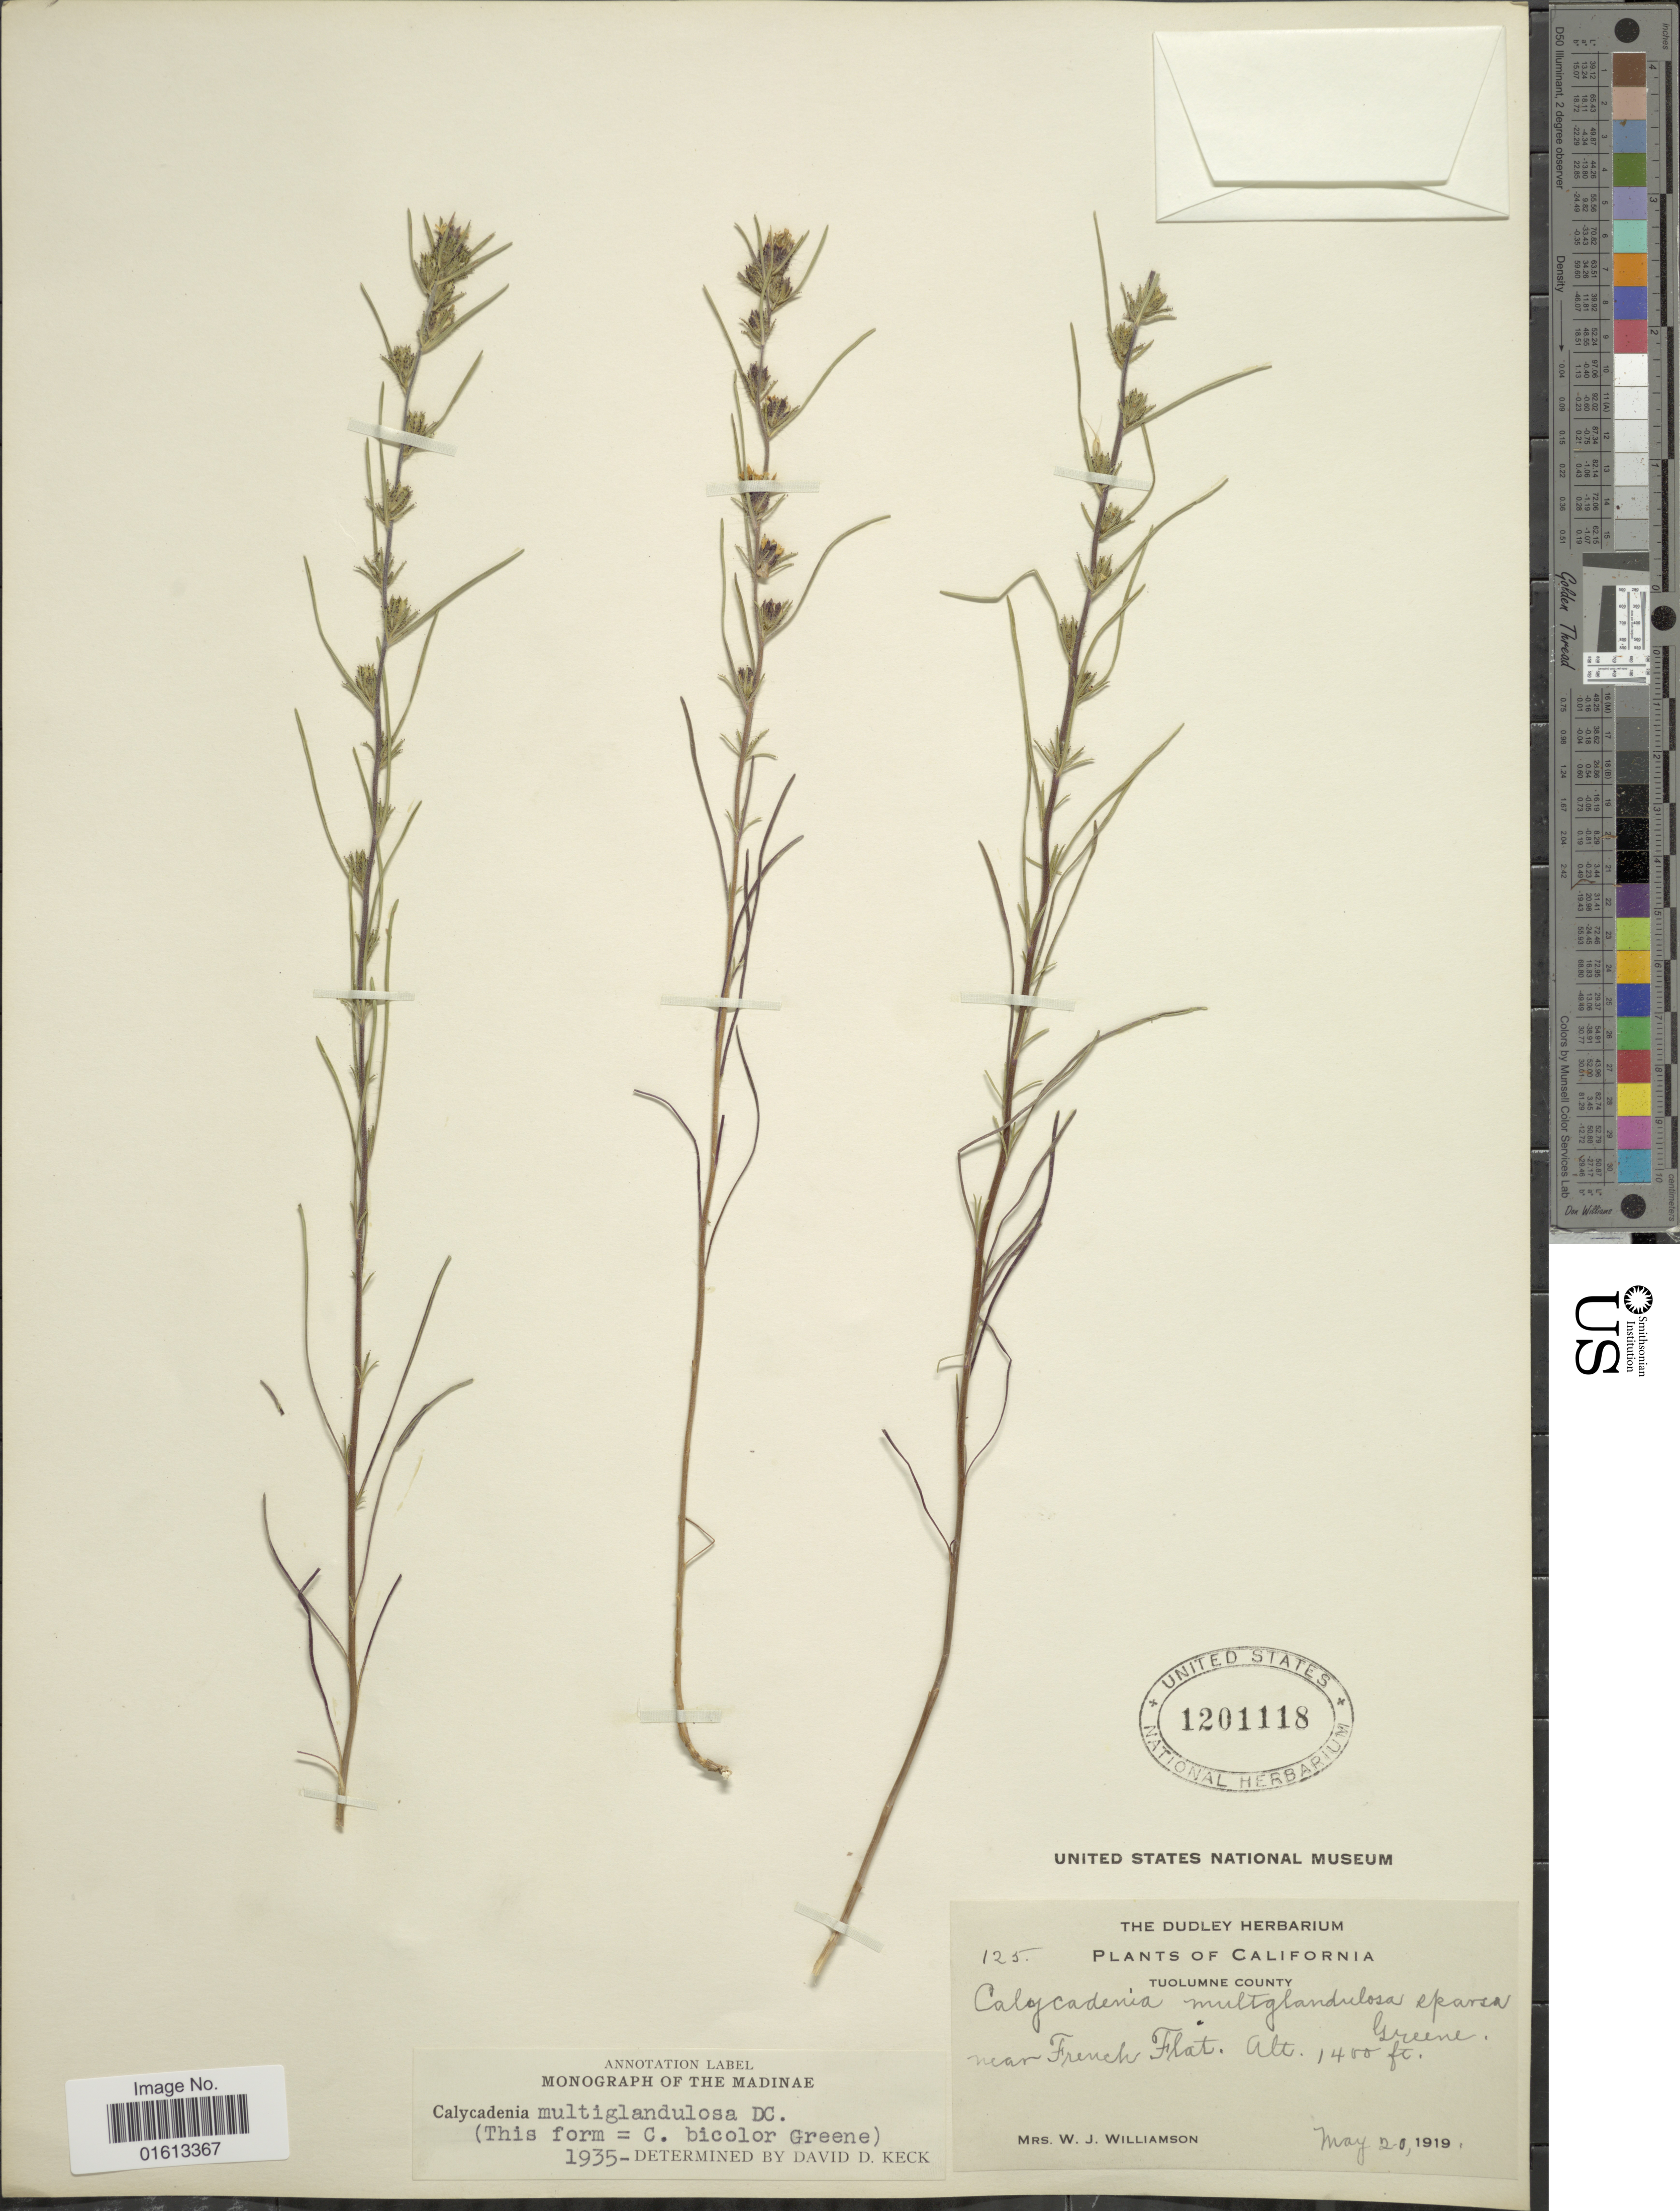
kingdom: Plantae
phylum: Tracheophyta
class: Magnoliopsida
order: Asterales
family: Asteraceae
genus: Calycadenia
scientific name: Calycadenia multiglandulosa subsp. bicolor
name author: (Greene) D.D. Keck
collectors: W. Williamson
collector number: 125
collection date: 1919-05-20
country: United States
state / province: California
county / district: Tuolumne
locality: Tuolumne county, near French Flat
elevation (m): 427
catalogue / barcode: US 1201118